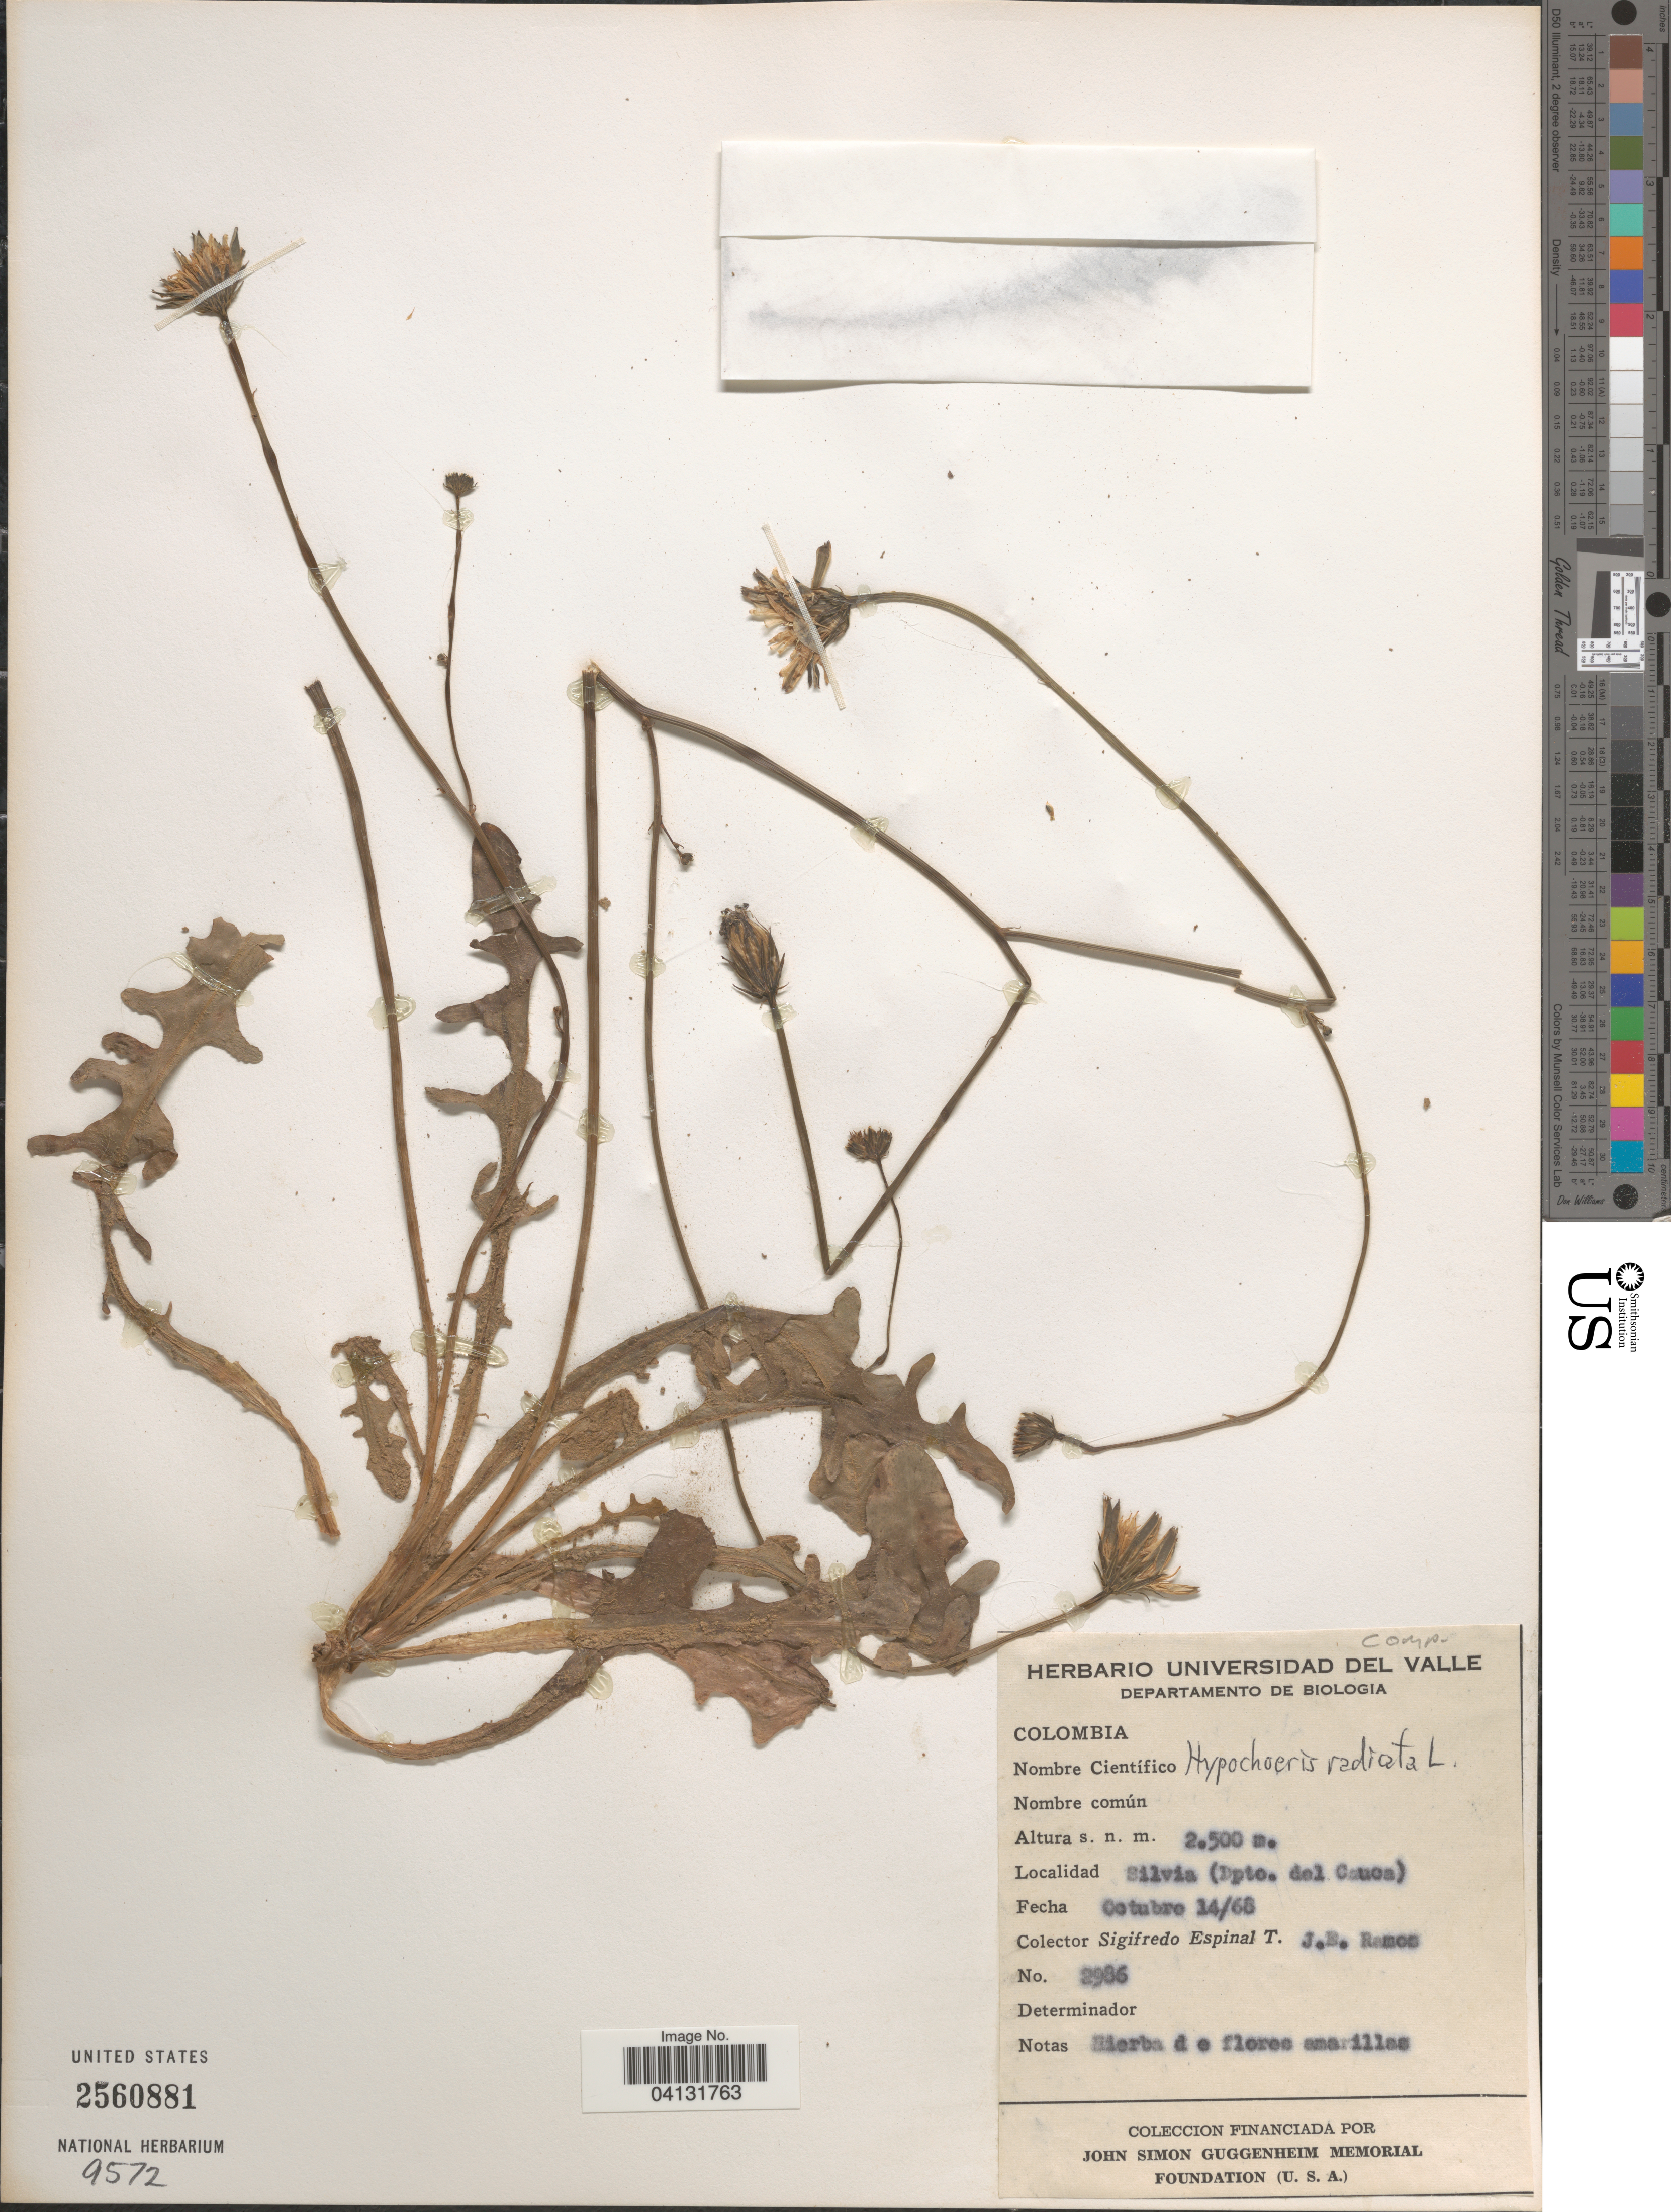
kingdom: Plantae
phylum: Tracheophyta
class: Magnoliopsida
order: Asterales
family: Asteraceae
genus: Hypochaeris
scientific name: Hypochaeris radicata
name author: L.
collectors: S. Espinal & J. E. Ramos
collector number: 2986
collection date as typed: Transcribed d/m/y: 14/10/68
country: Colombia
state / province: Cauca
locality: Silvia (Dpto. del Cauca).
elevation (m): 2500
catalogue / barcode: US 2560881